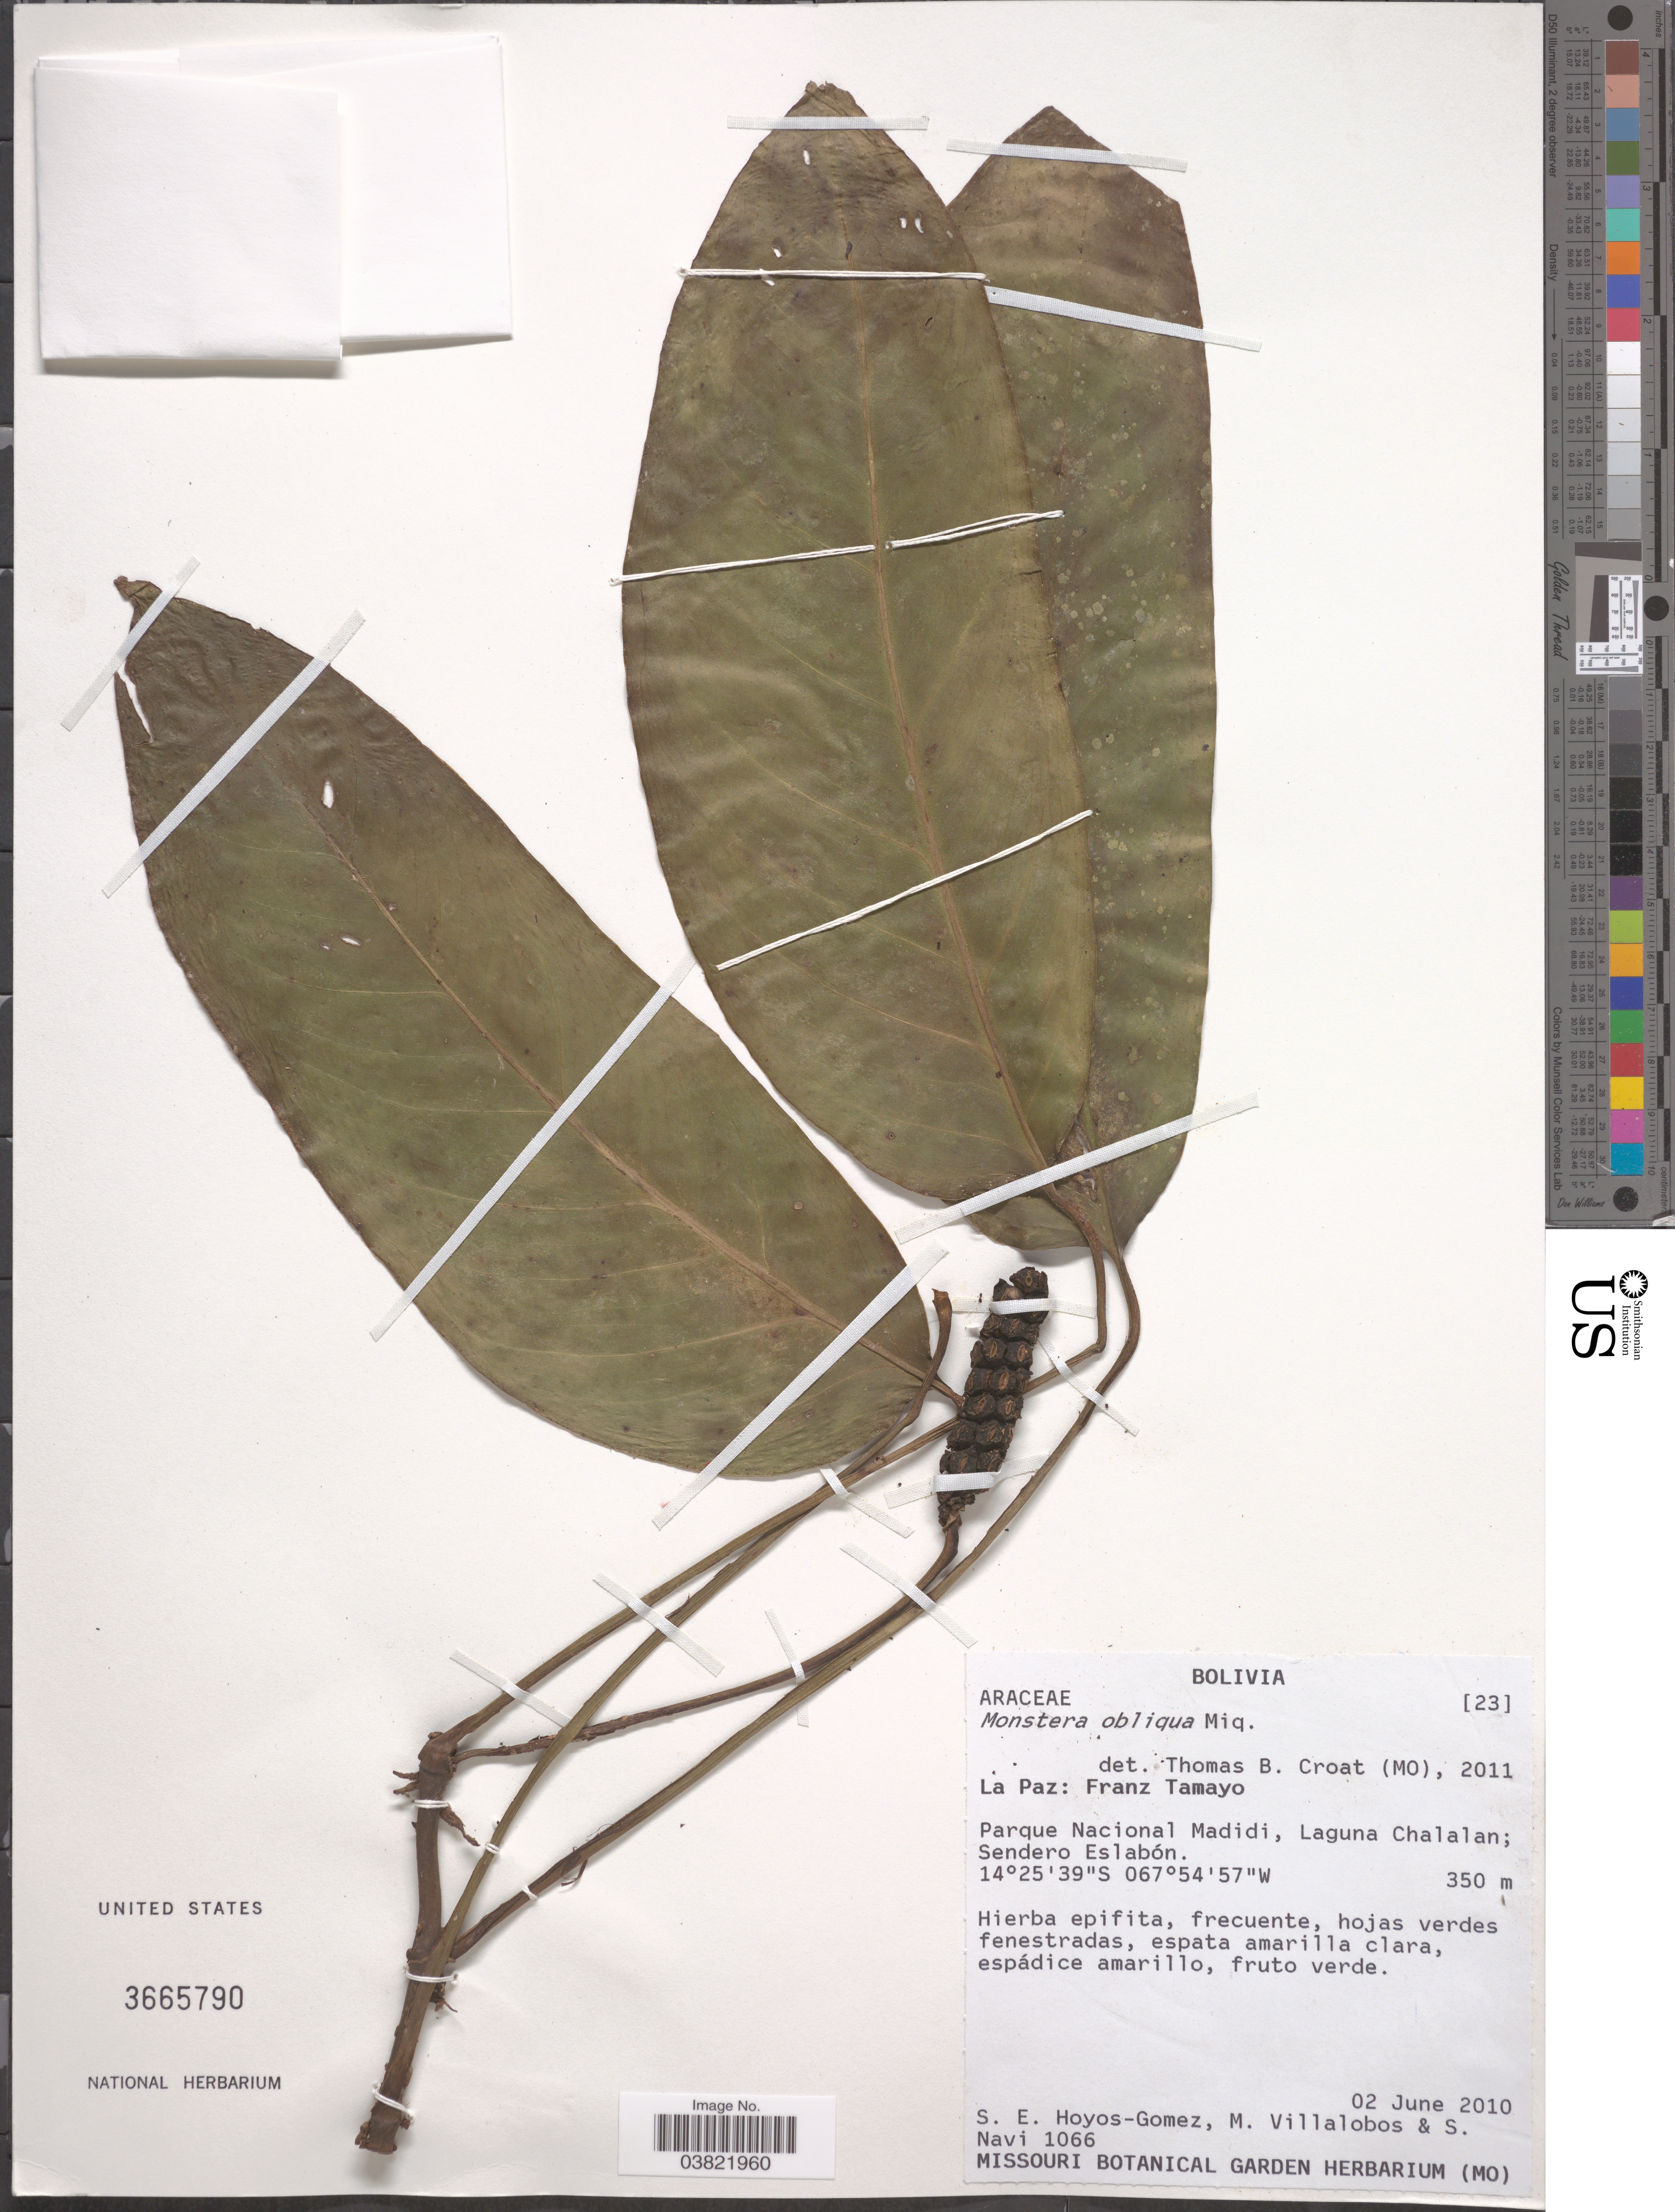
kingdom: Plantae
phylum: Tracheophyta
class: Liliopsida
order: Alismatales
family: Araceae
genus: Monstera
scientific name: Monstera obliqua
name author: Miq.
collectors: S. Hoyos-Gomez, M. Villalobos & S. Navi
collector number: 1066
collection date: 2010-06-02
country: Bolivia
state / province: La Paz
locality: Franz Tamayo. Parque Nacional Madidi, Laguna Chalalan; Sendero Eslabón.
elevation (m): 350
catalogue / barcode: US 3665790